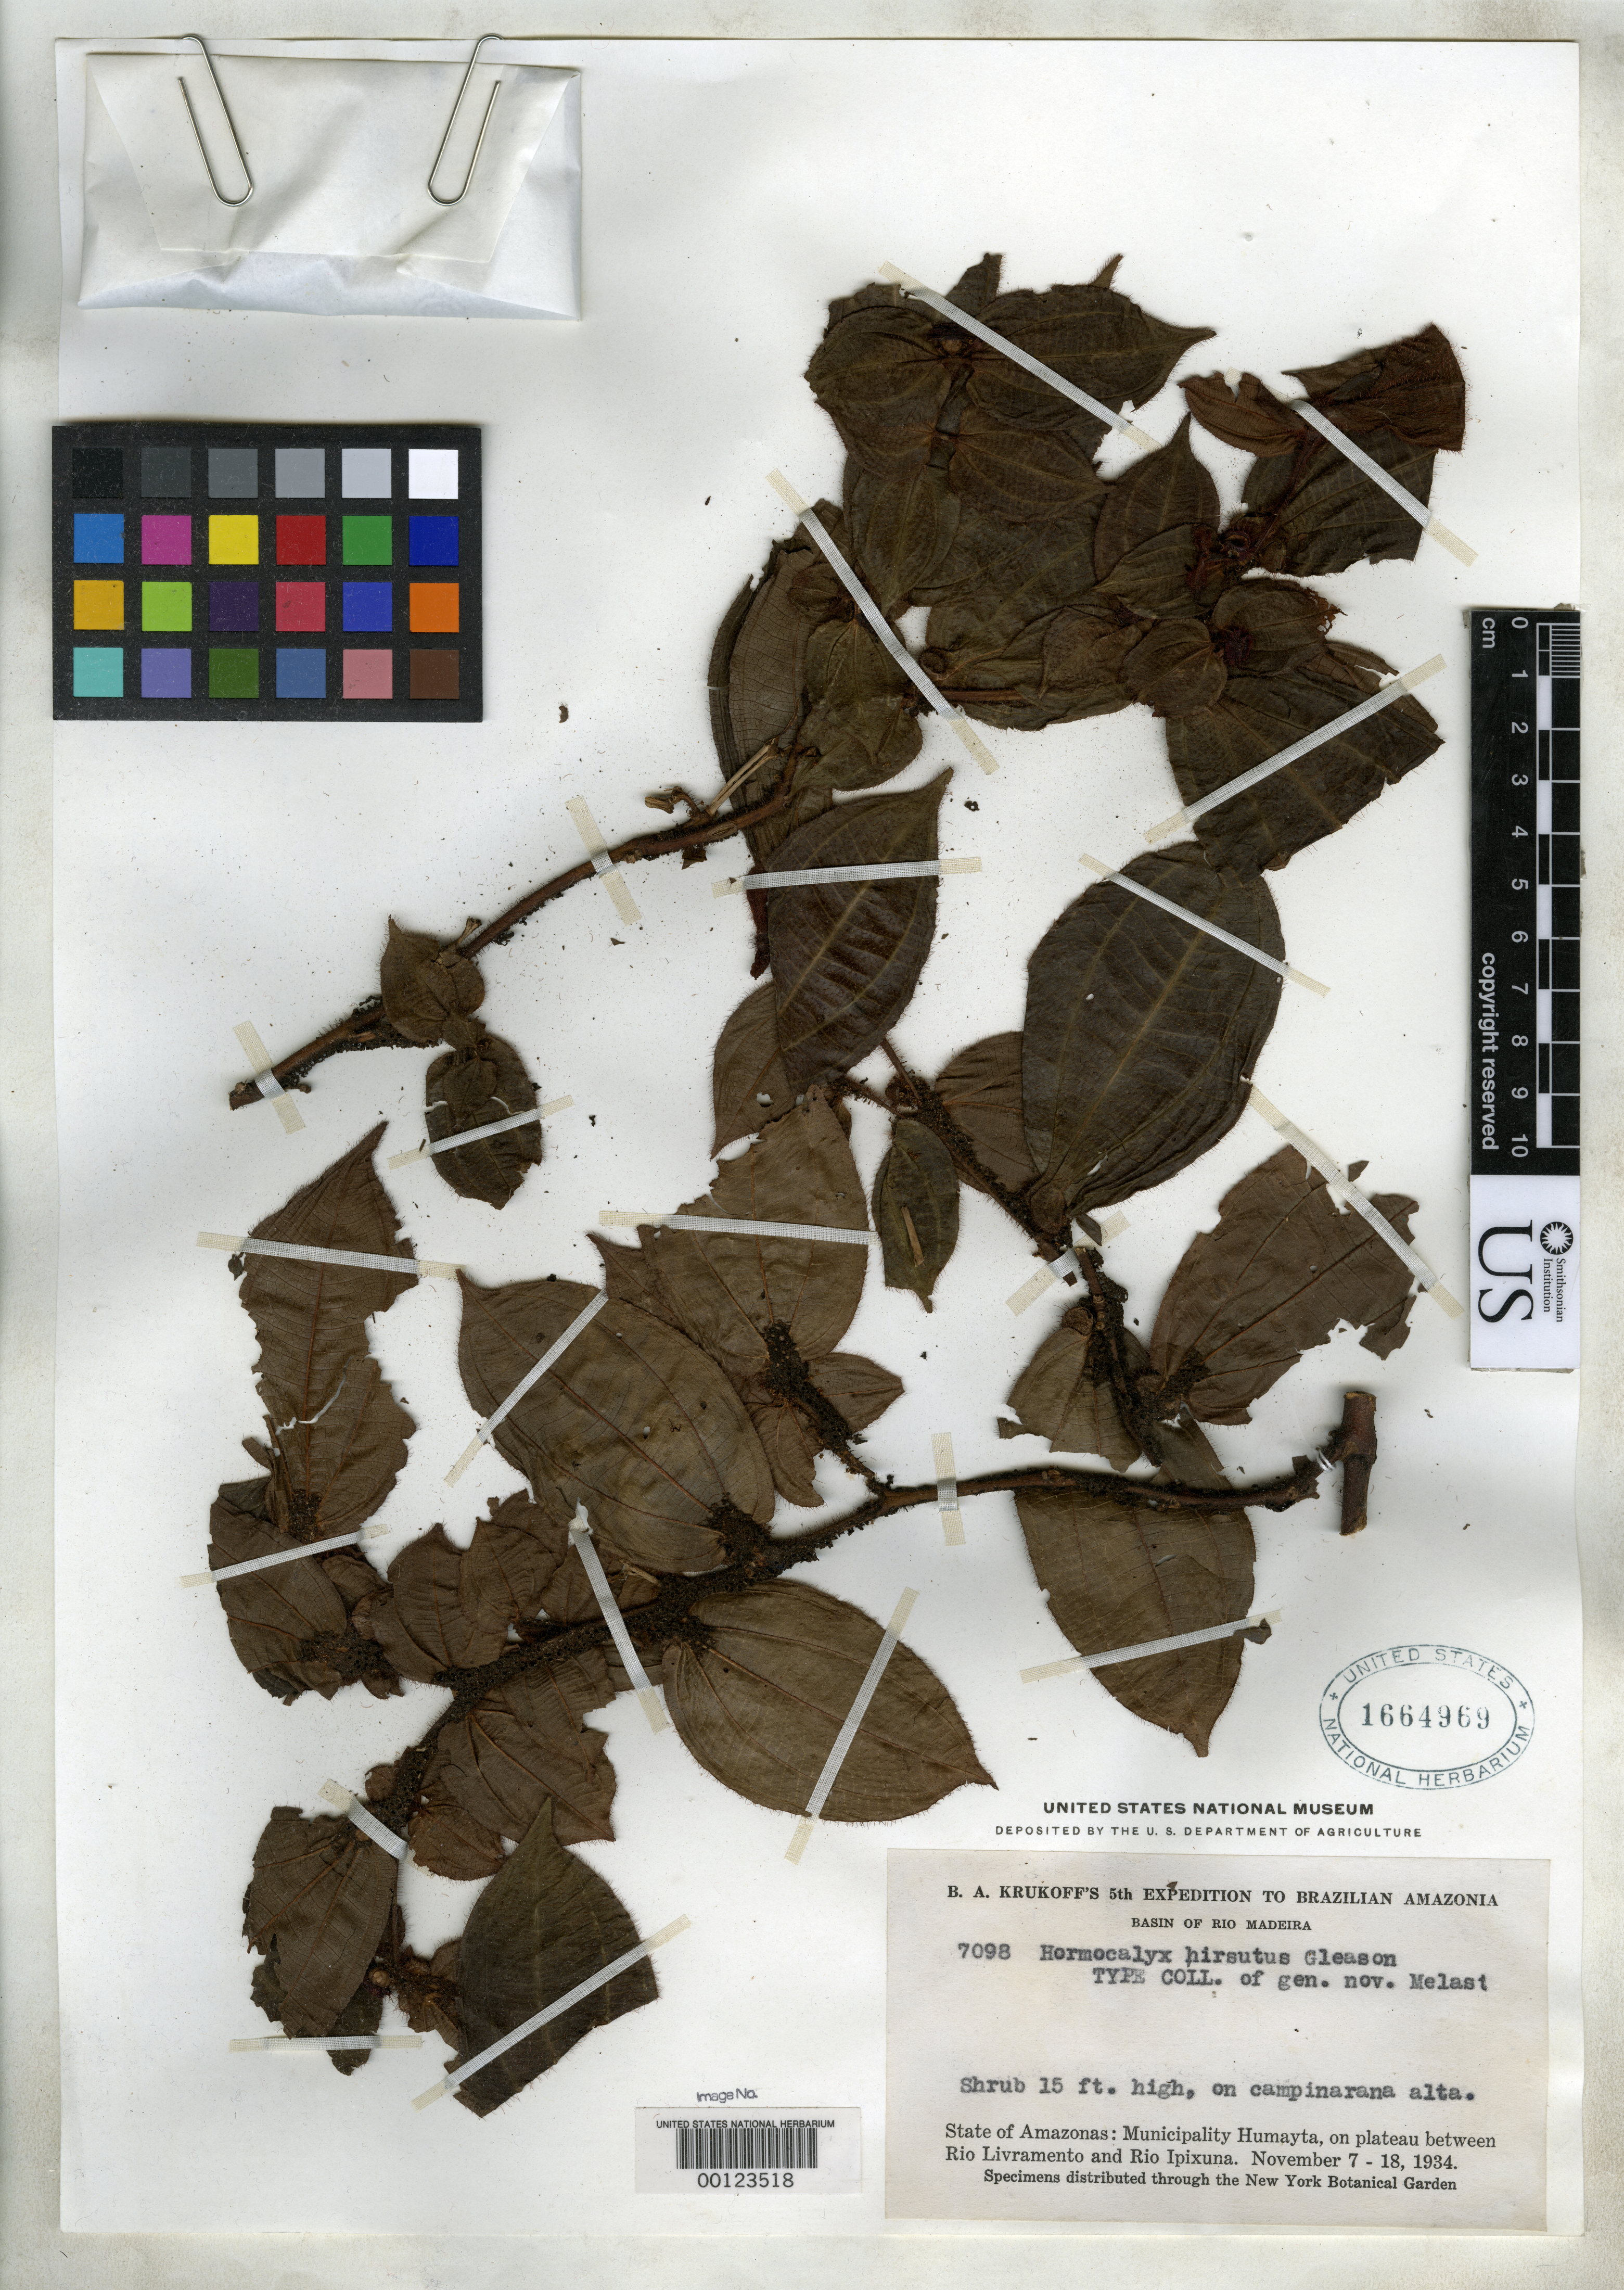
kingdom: Plantae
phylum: Tracheophyta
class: Magnoliopsida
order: Myrtales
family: Melastomataceae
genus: Hormocalyx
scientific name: Hormocalyx hirsutus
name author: Gleason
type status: Isotype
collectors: B. A. Krukoff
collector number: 7098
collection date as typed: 07 Nov 1934 to 18 Nov 1934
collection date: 1934-11-07/1934-11-18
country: Brazil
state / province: Amazonas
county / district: Humaitá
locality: Municipality Humayta, on plateau between Rio Livramento and Rio Ipixuna.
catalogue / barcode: US 1664969